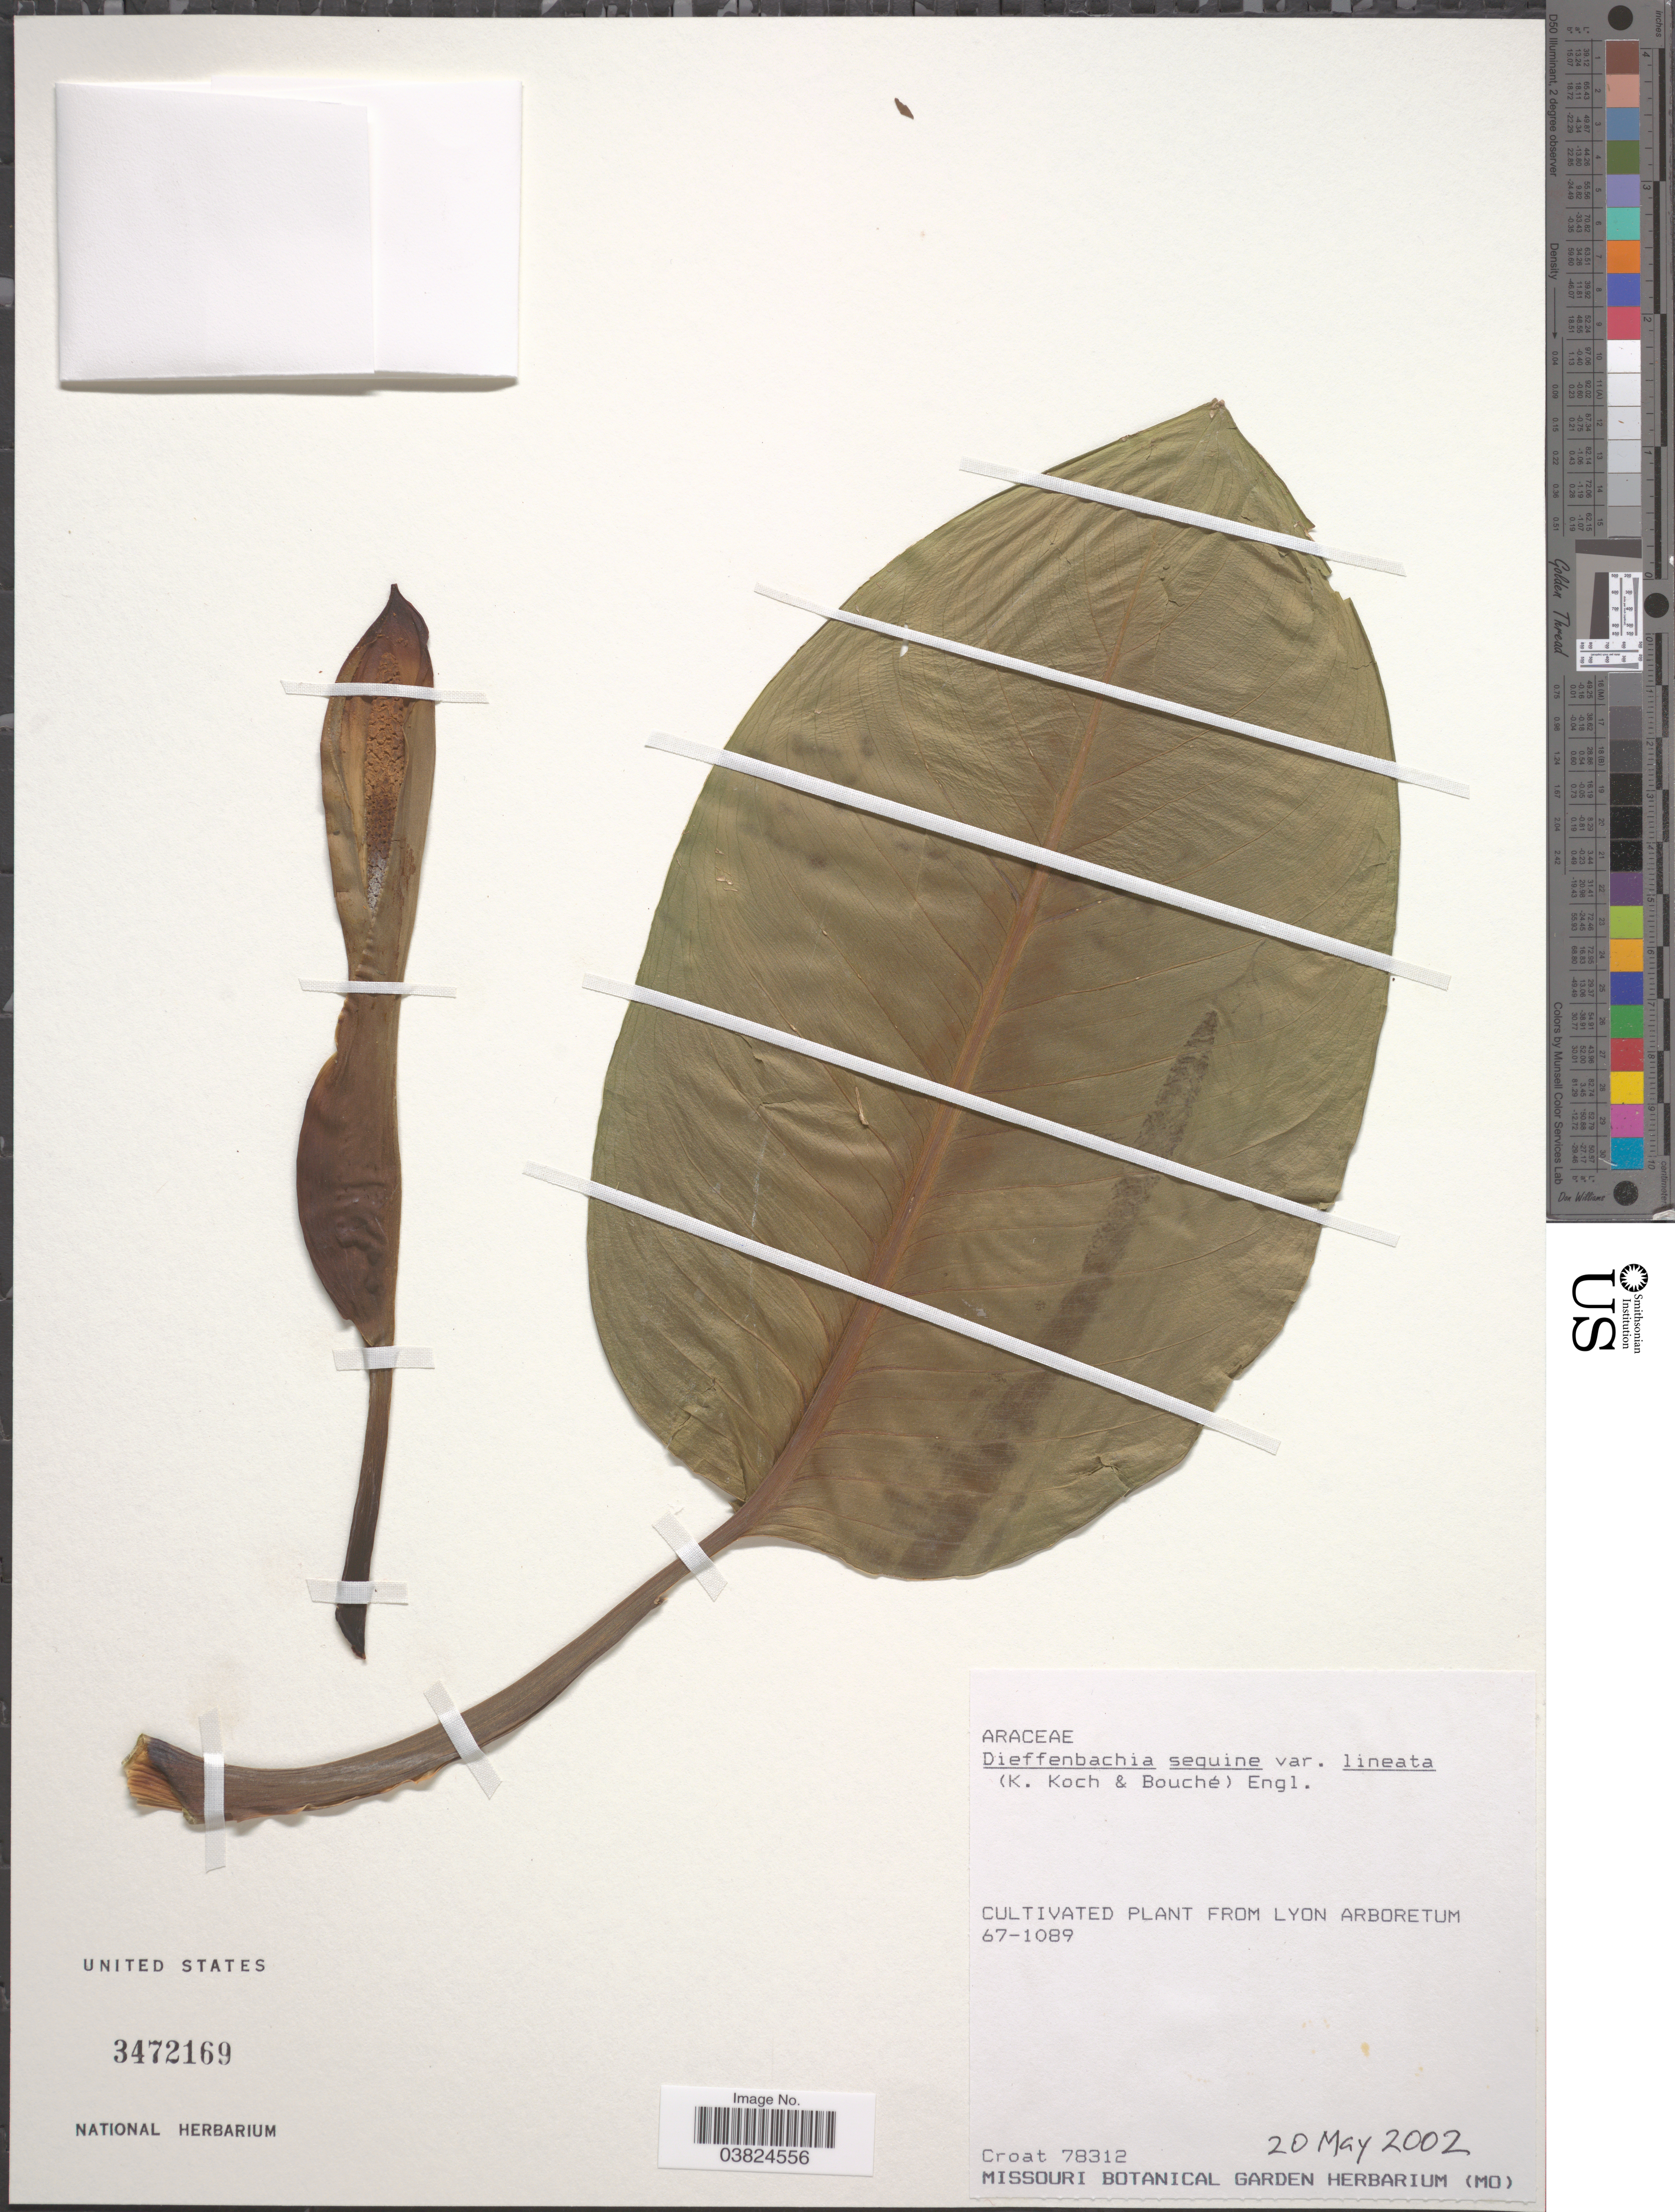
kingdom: Plantae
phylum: Tracheophyta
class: Liliopsida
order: Alismatales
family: Araceae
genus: Dieffenbachia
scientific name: Dieffenbachia seguine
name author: (Jacq.) Schott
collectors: T. B. Croat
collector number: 78312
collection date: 2002-05-20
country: United States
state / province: Hawaii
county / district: Honolulu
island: Oahu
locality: Lyon Arboretum 67-1089. [unsure placement]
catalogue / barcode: US 3472169